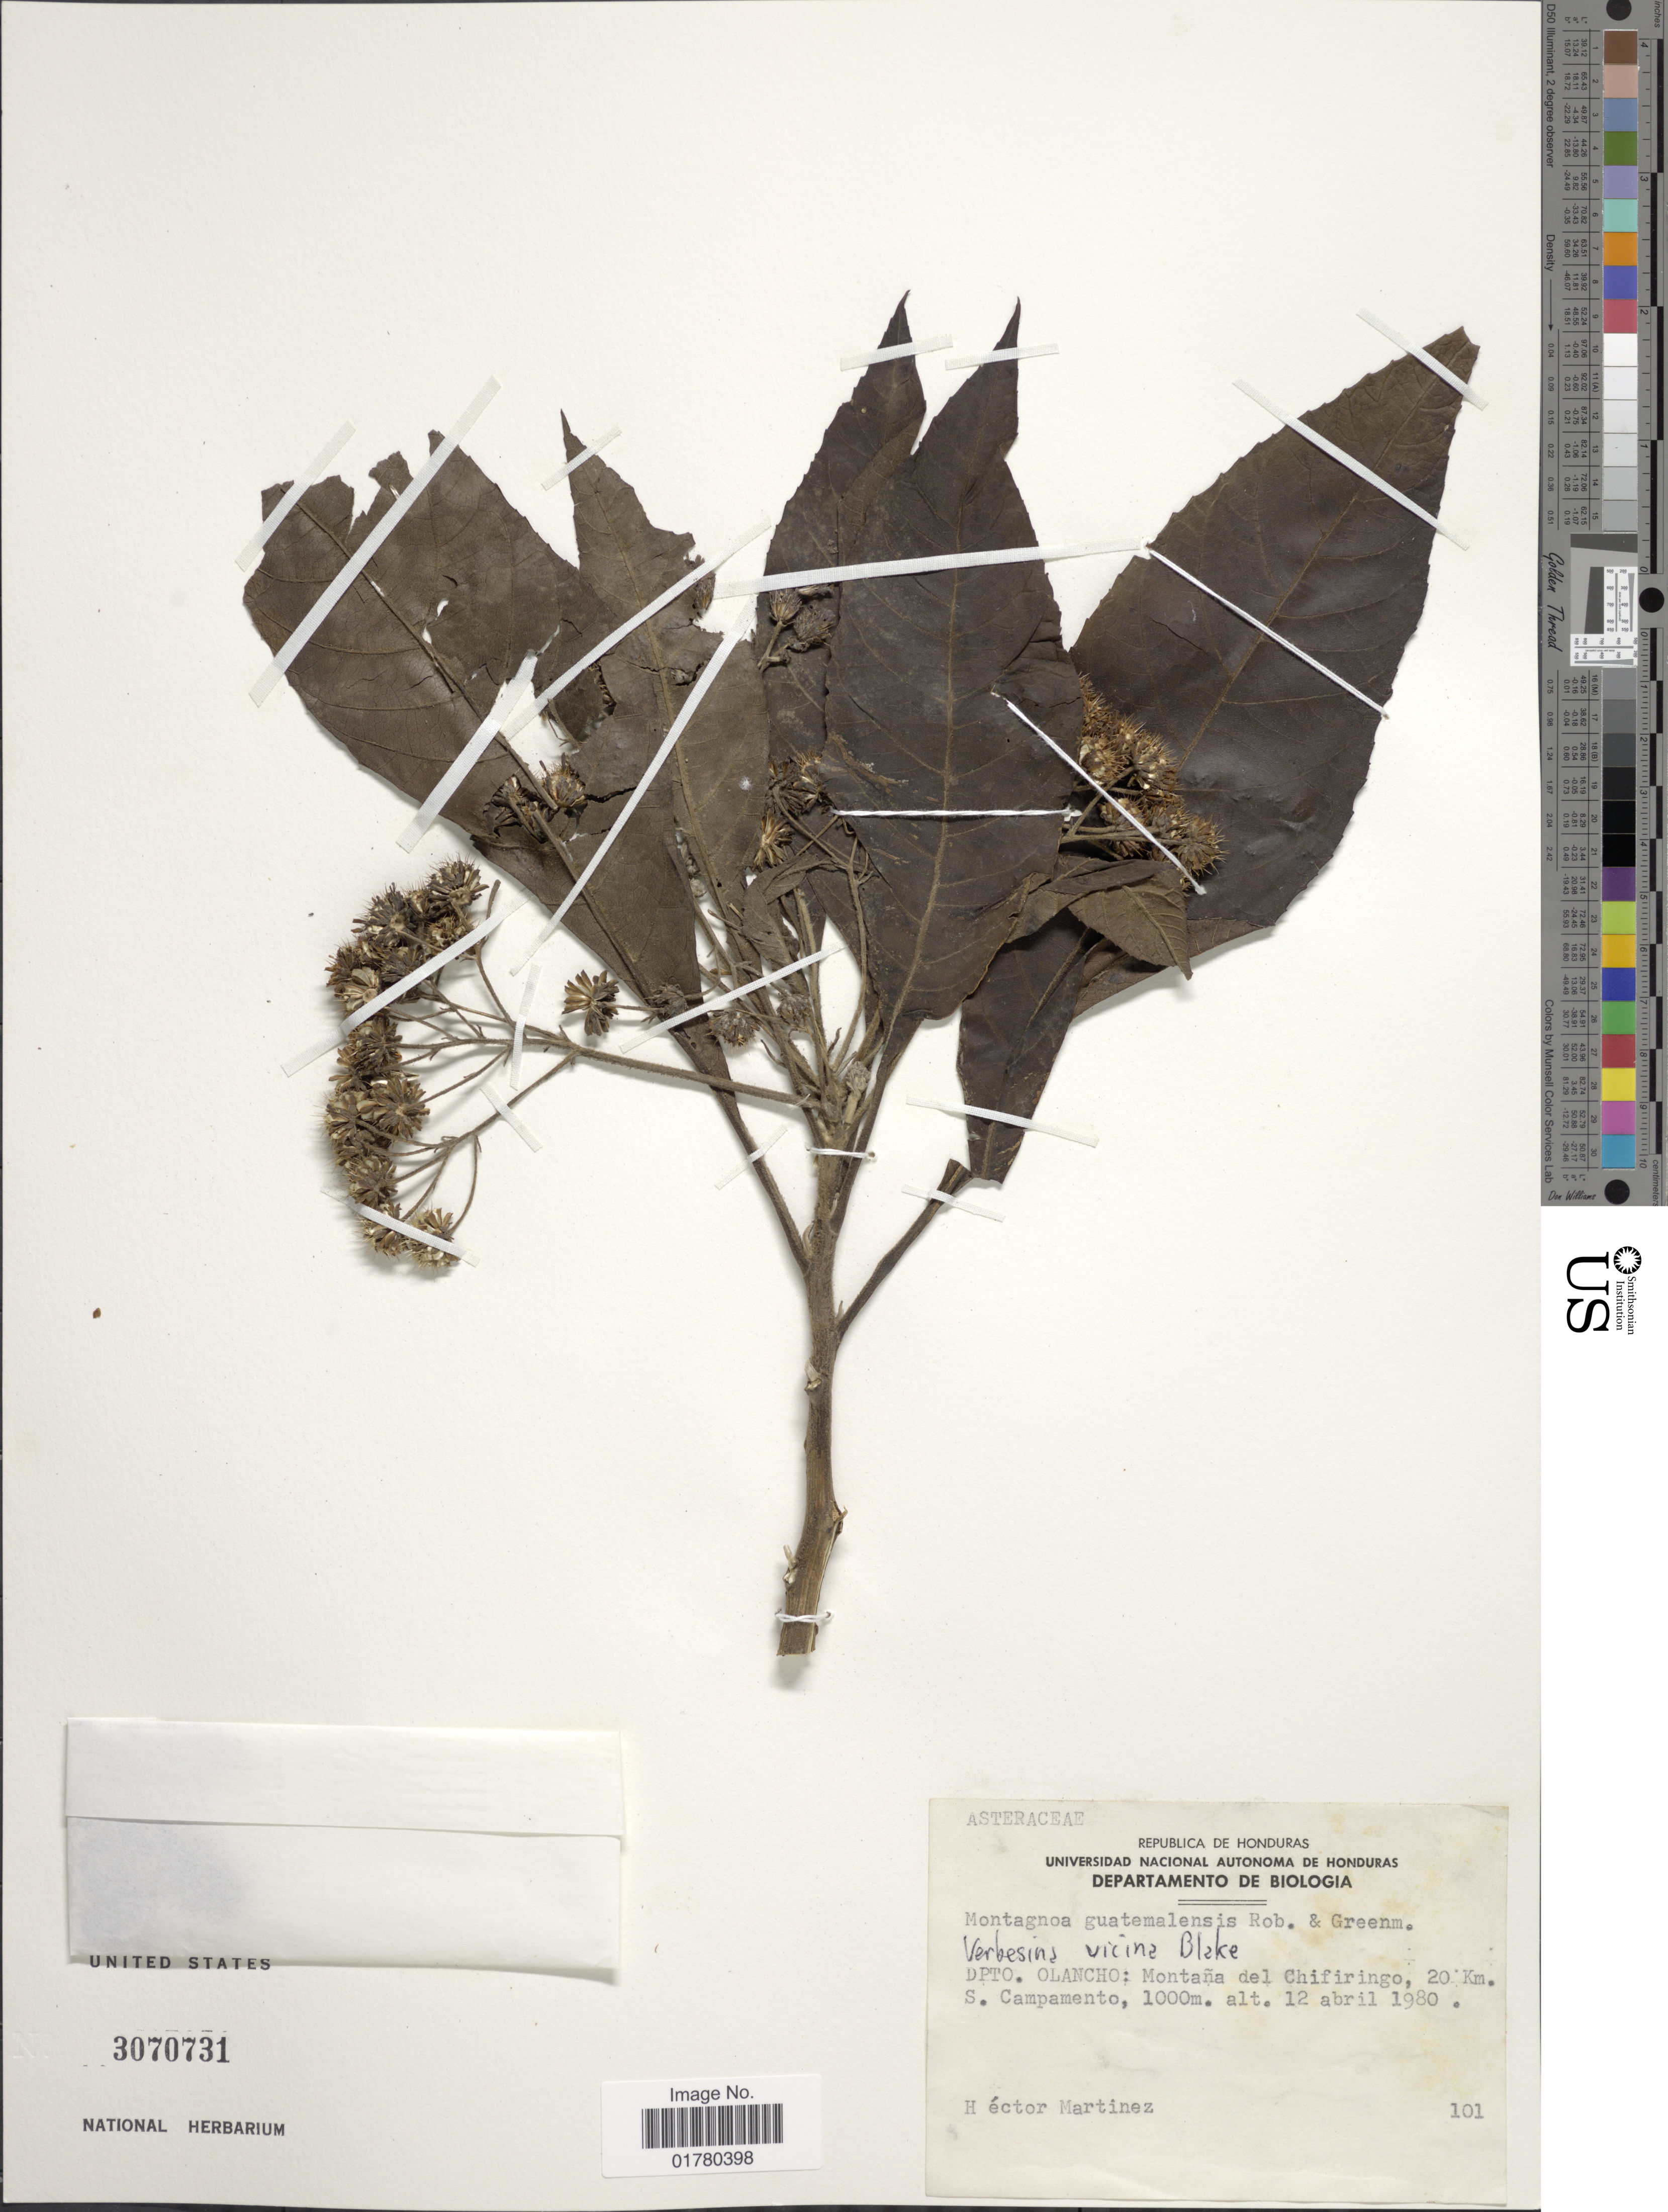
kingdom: Plantae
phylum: Tracheophyta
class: Magnoliopsida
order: Asterales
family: Asteraceae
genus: Verbesina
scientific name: Verbesina vicina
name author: S.F. Blake in Yunck.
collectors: H. Martinez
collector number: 101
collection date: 1980-04-12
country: Honduras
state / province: Olancho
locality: Montaña del Chifiringo, 20 Km. S. Campamento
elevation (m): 1000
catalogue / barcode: US 3070731